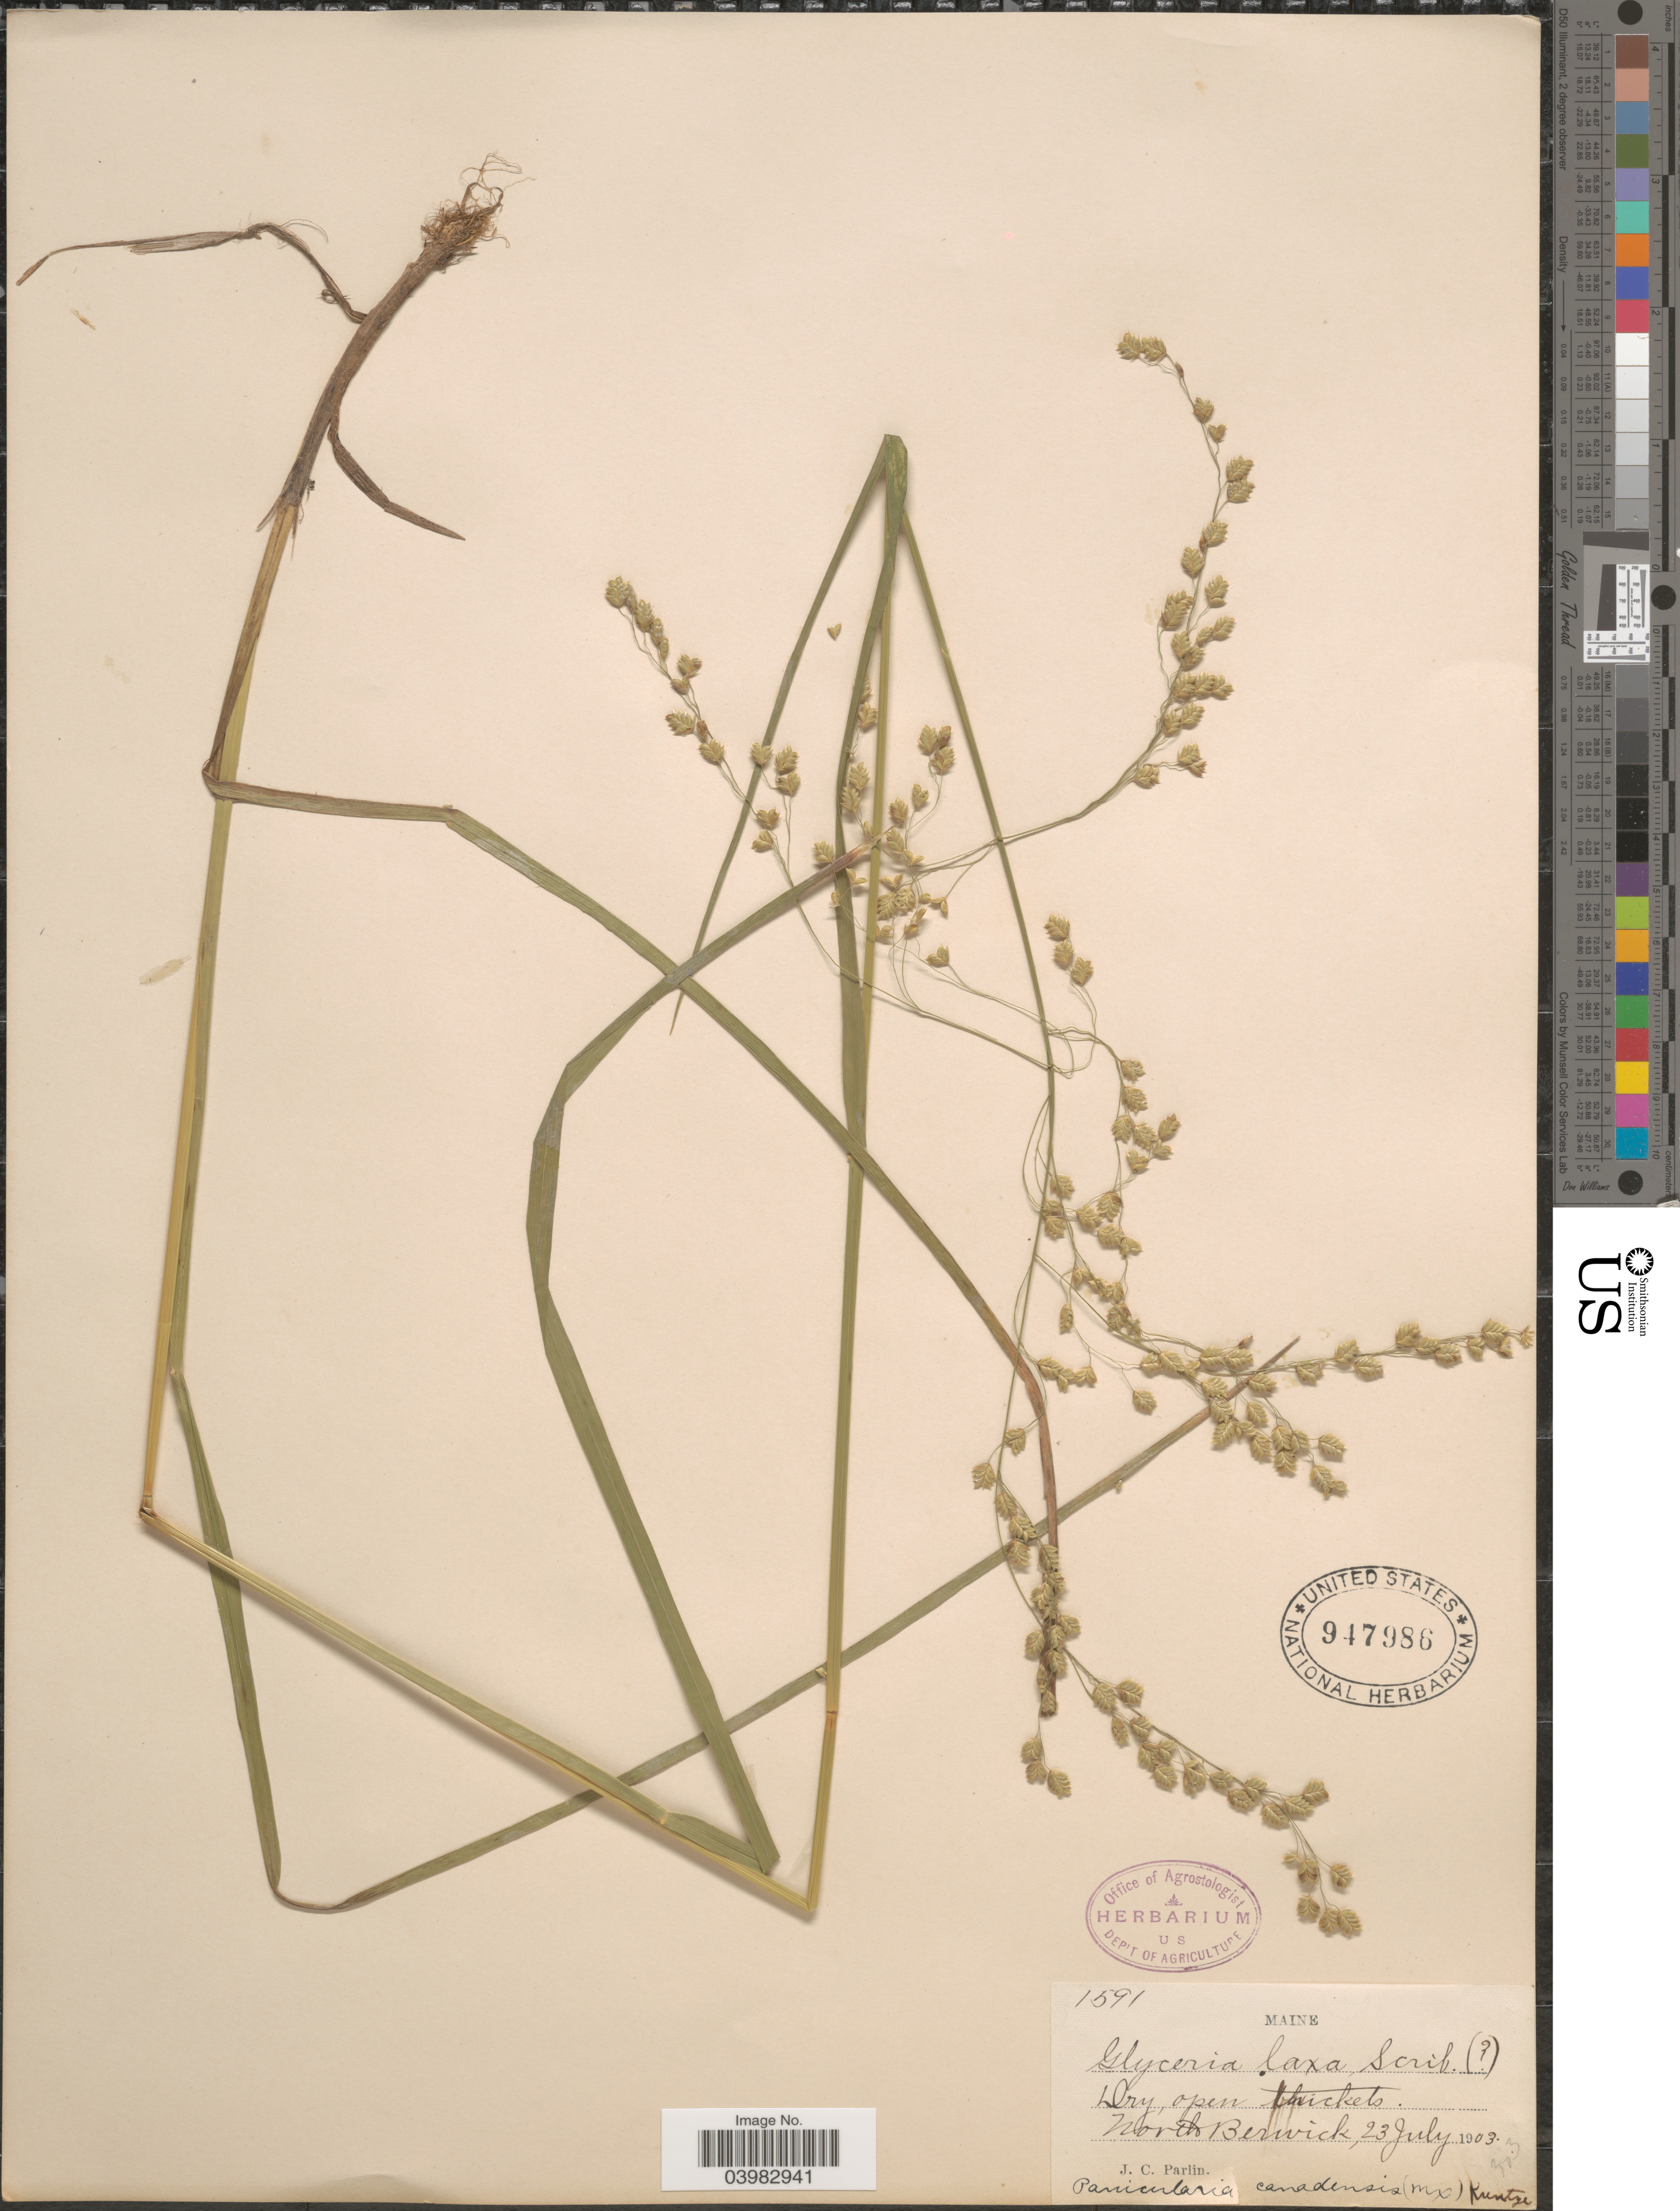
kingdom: Plantae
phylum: Tracheophyta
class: Liliopsida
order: Poales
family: Poaceae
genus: Glyceria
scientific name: Glyceria canadensis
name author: (Michx.) Trin.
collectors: J. Parlin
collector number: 1591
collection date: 1903-07-23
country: United States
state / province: Maine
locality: North Berwick.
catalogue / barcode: US 947986